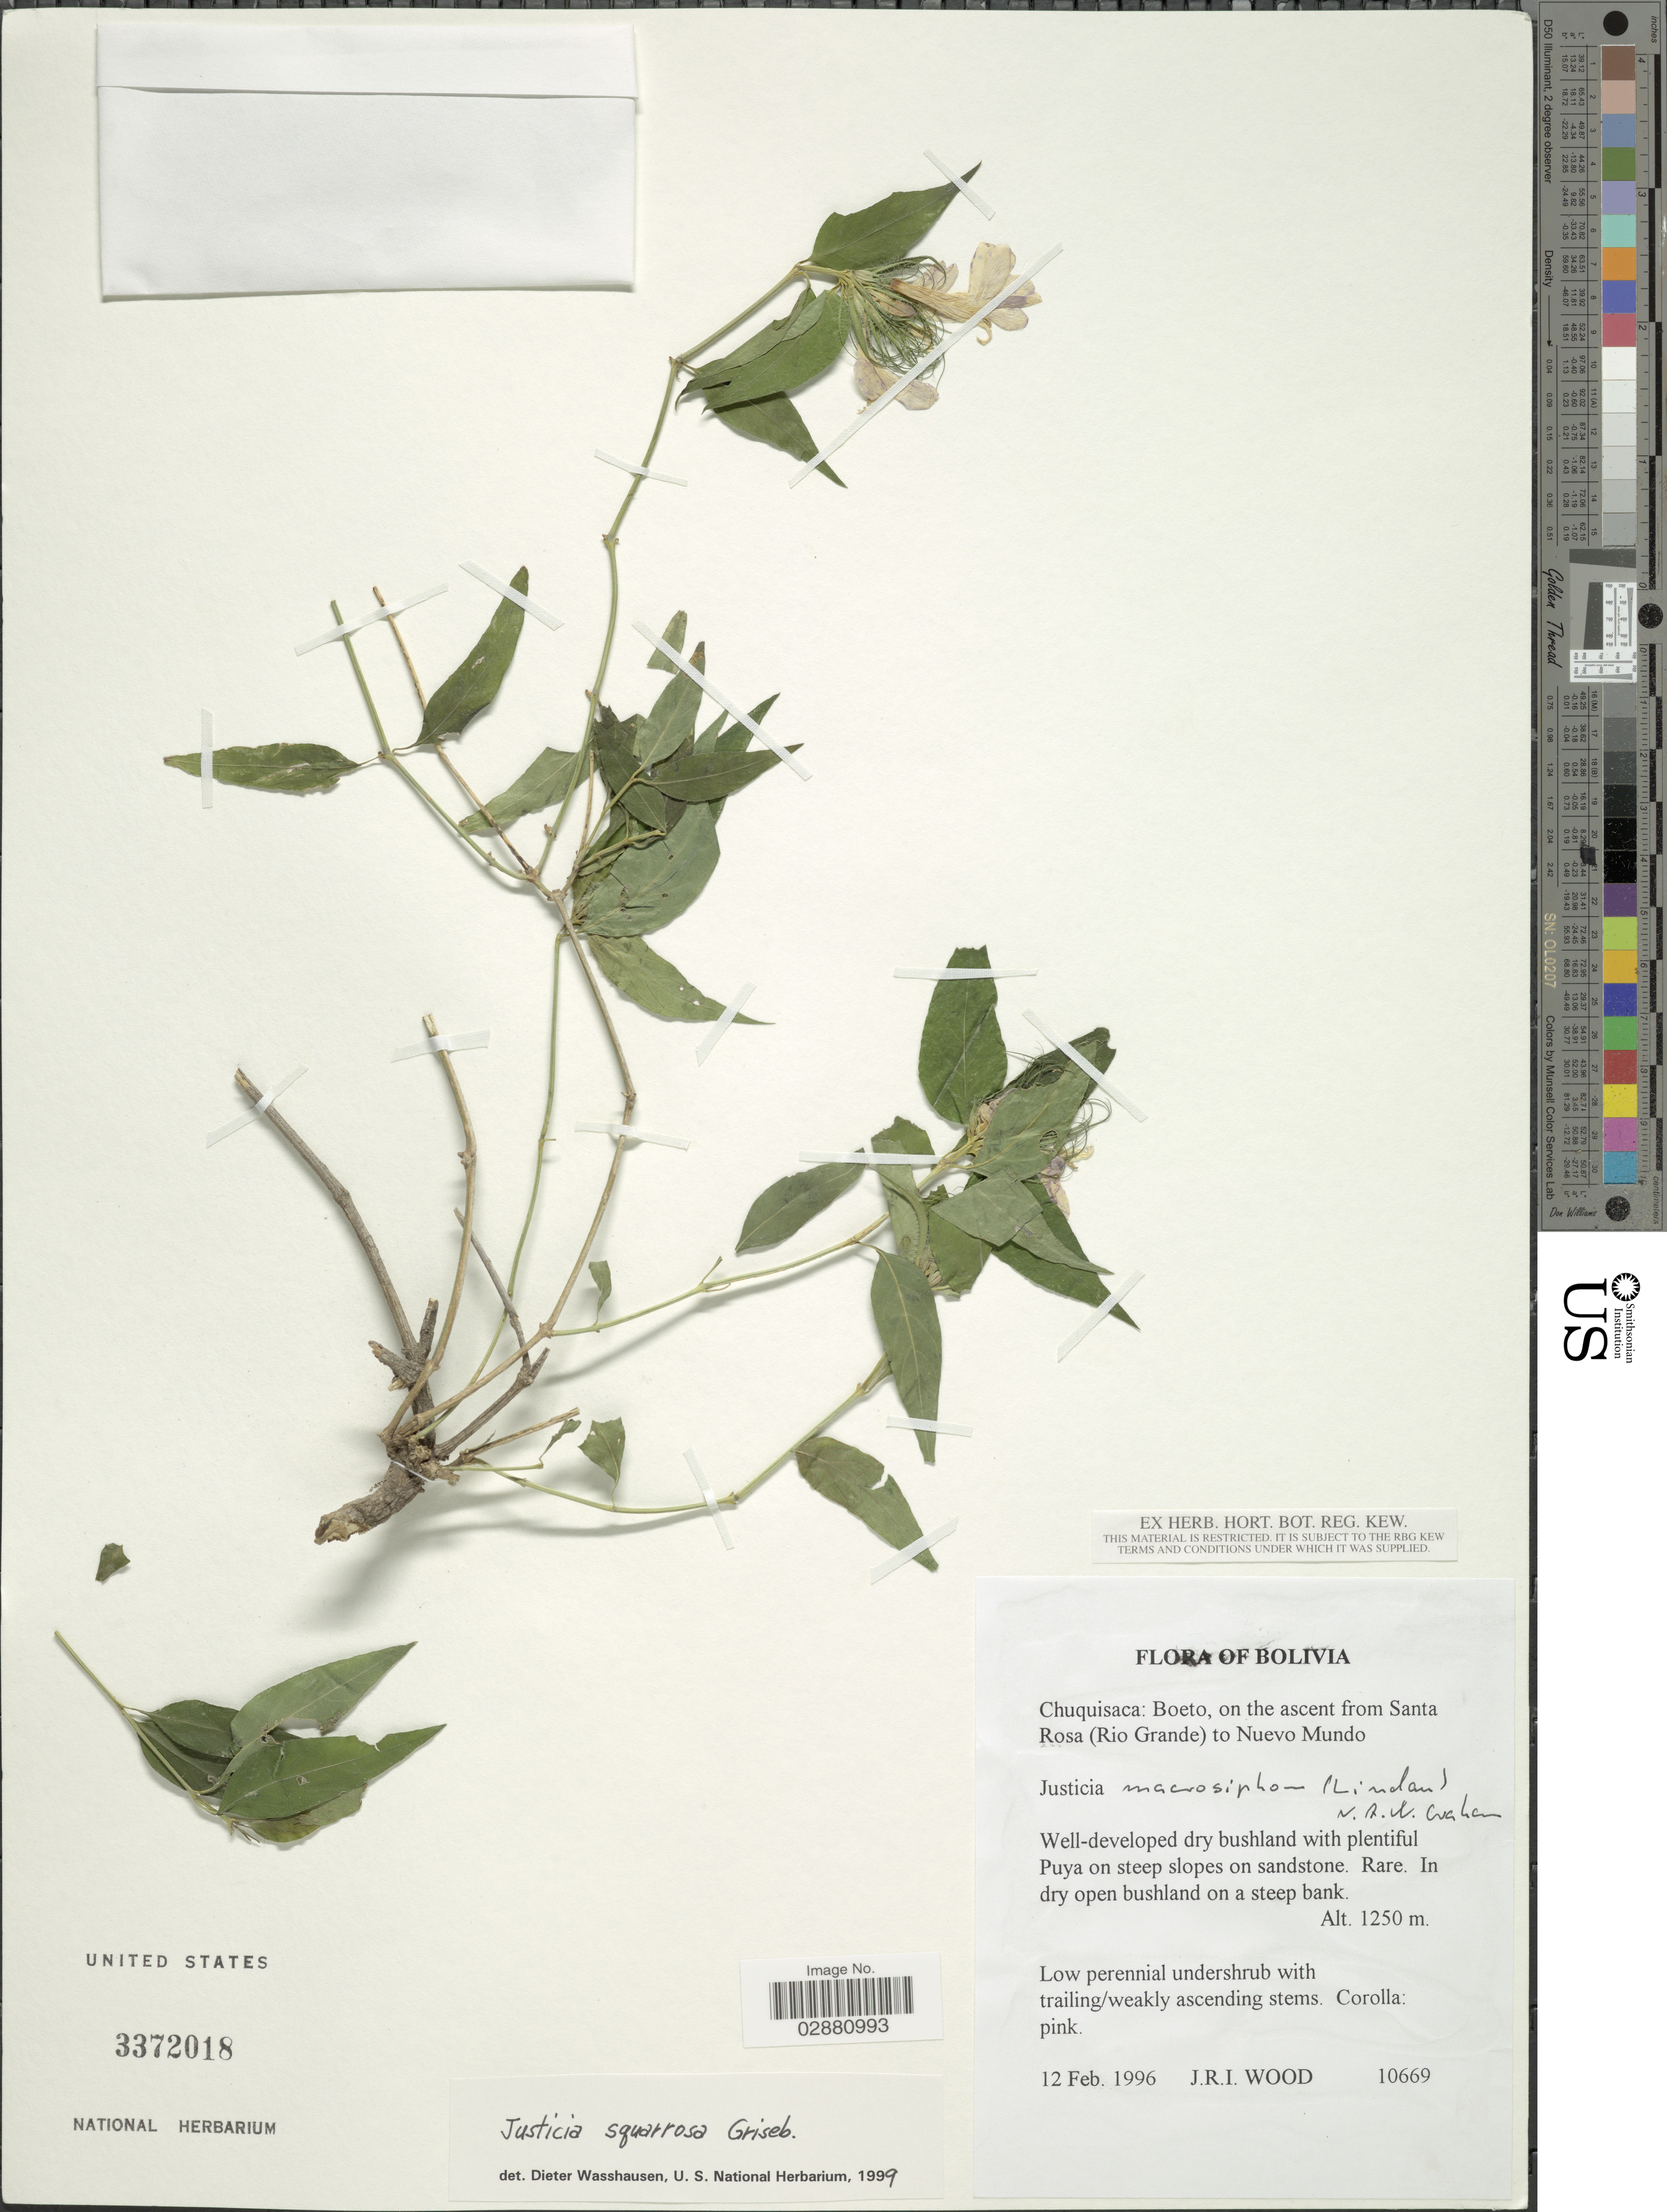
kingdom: Plantae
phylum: Tracheophyta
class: Magnoliopsida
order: Lamiales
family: Acanthaceae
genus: Justicia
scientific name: Justicia squarrosa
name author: Griseb.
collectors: J. R. I. Wood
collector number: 10669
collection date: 1996-02-12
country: Bolivia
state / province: Chuquisaca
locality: Boeto, on the ascent from Santa Rosa (Rio Grande) to Nuevo Mundo.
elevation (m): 1250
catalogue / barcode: US 3372018